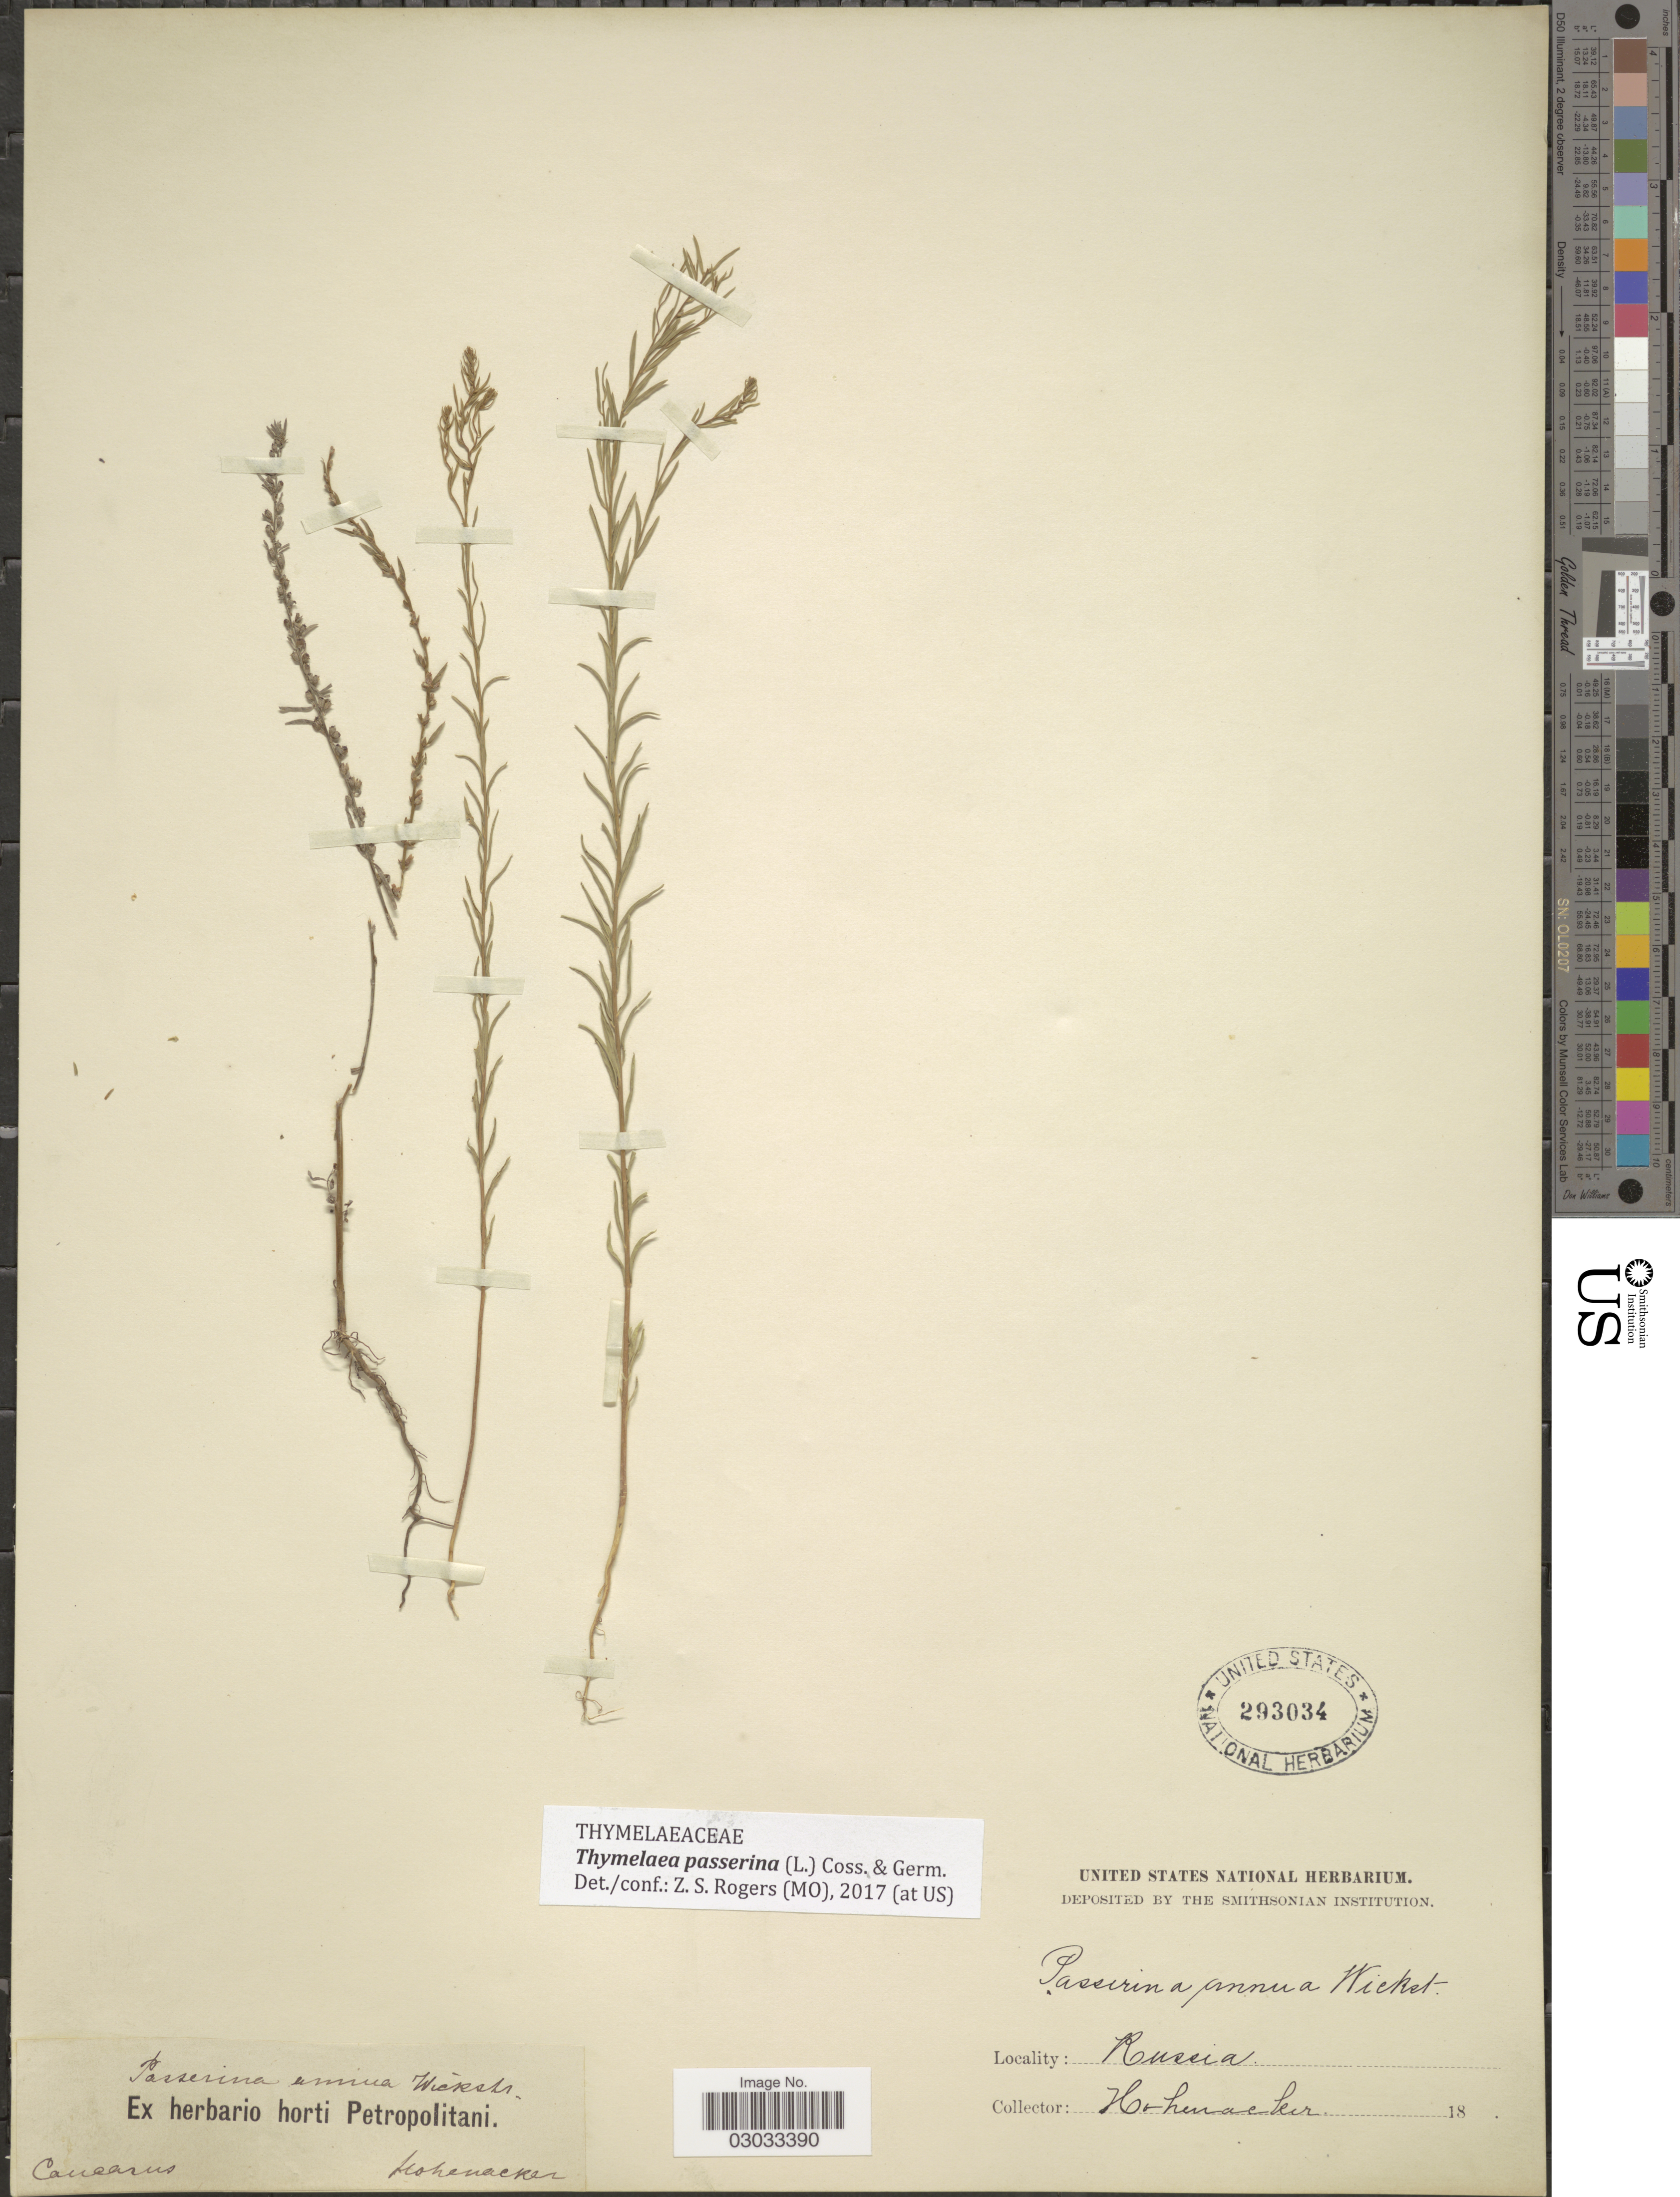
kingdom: Plantae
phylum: Tracheophyta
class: Magnoliopsida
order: Malvales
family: Thymelaeaceae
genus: Thymelaea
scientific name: Thymelaea passerina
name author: (L.) Coss. & Germ.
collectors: Hohenacker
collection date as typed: Transcribed d/m/y: //18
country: Russian Federation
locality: Caucasus.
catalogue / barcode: US 293034